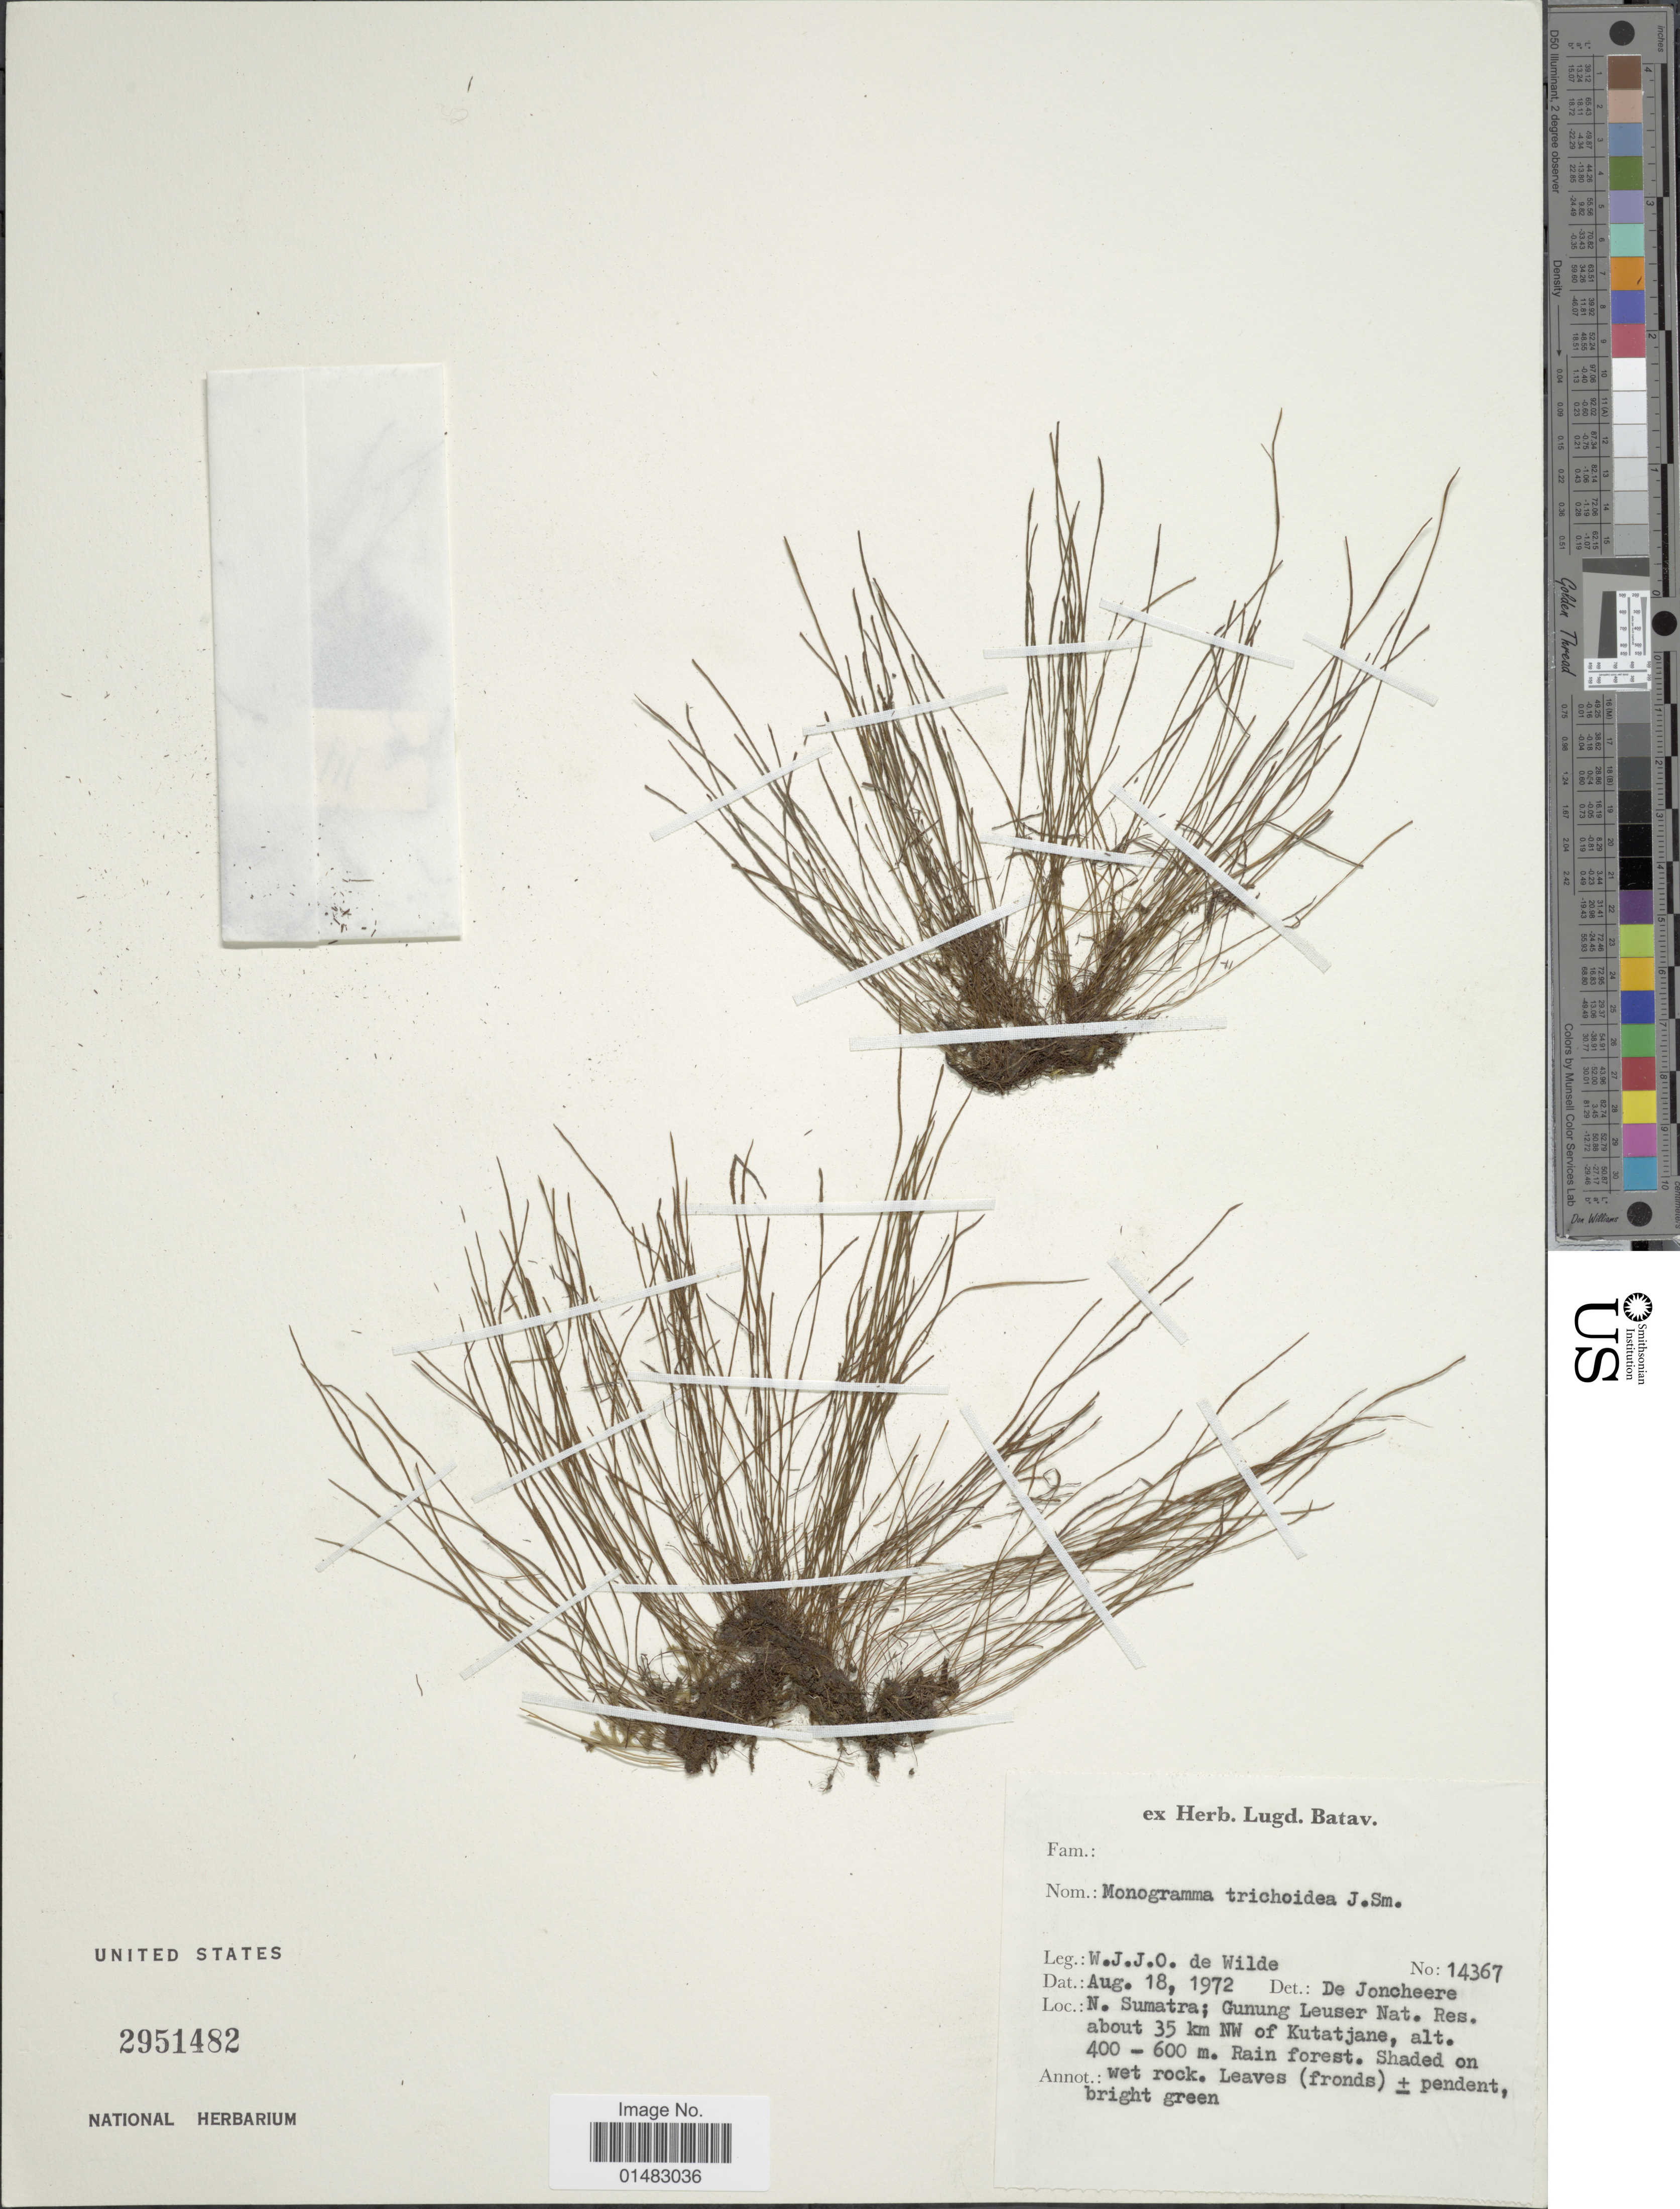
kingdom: Plantae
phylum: Tracheophyta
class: Polypodiopsida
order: Polypodiales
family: Pteridaceae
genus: Monogramma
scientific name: Monogramma trichoidea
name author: (Fée) Hook. & Baker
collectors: W. J. de Wilde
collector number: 14367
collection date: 1972-08-18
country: Indonesia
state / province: Sumatra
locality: N. Sumatra, Gunung Leuser Nat. Res. about 35 km NW of Kutatjane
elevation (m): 400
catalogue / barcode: US 2951482